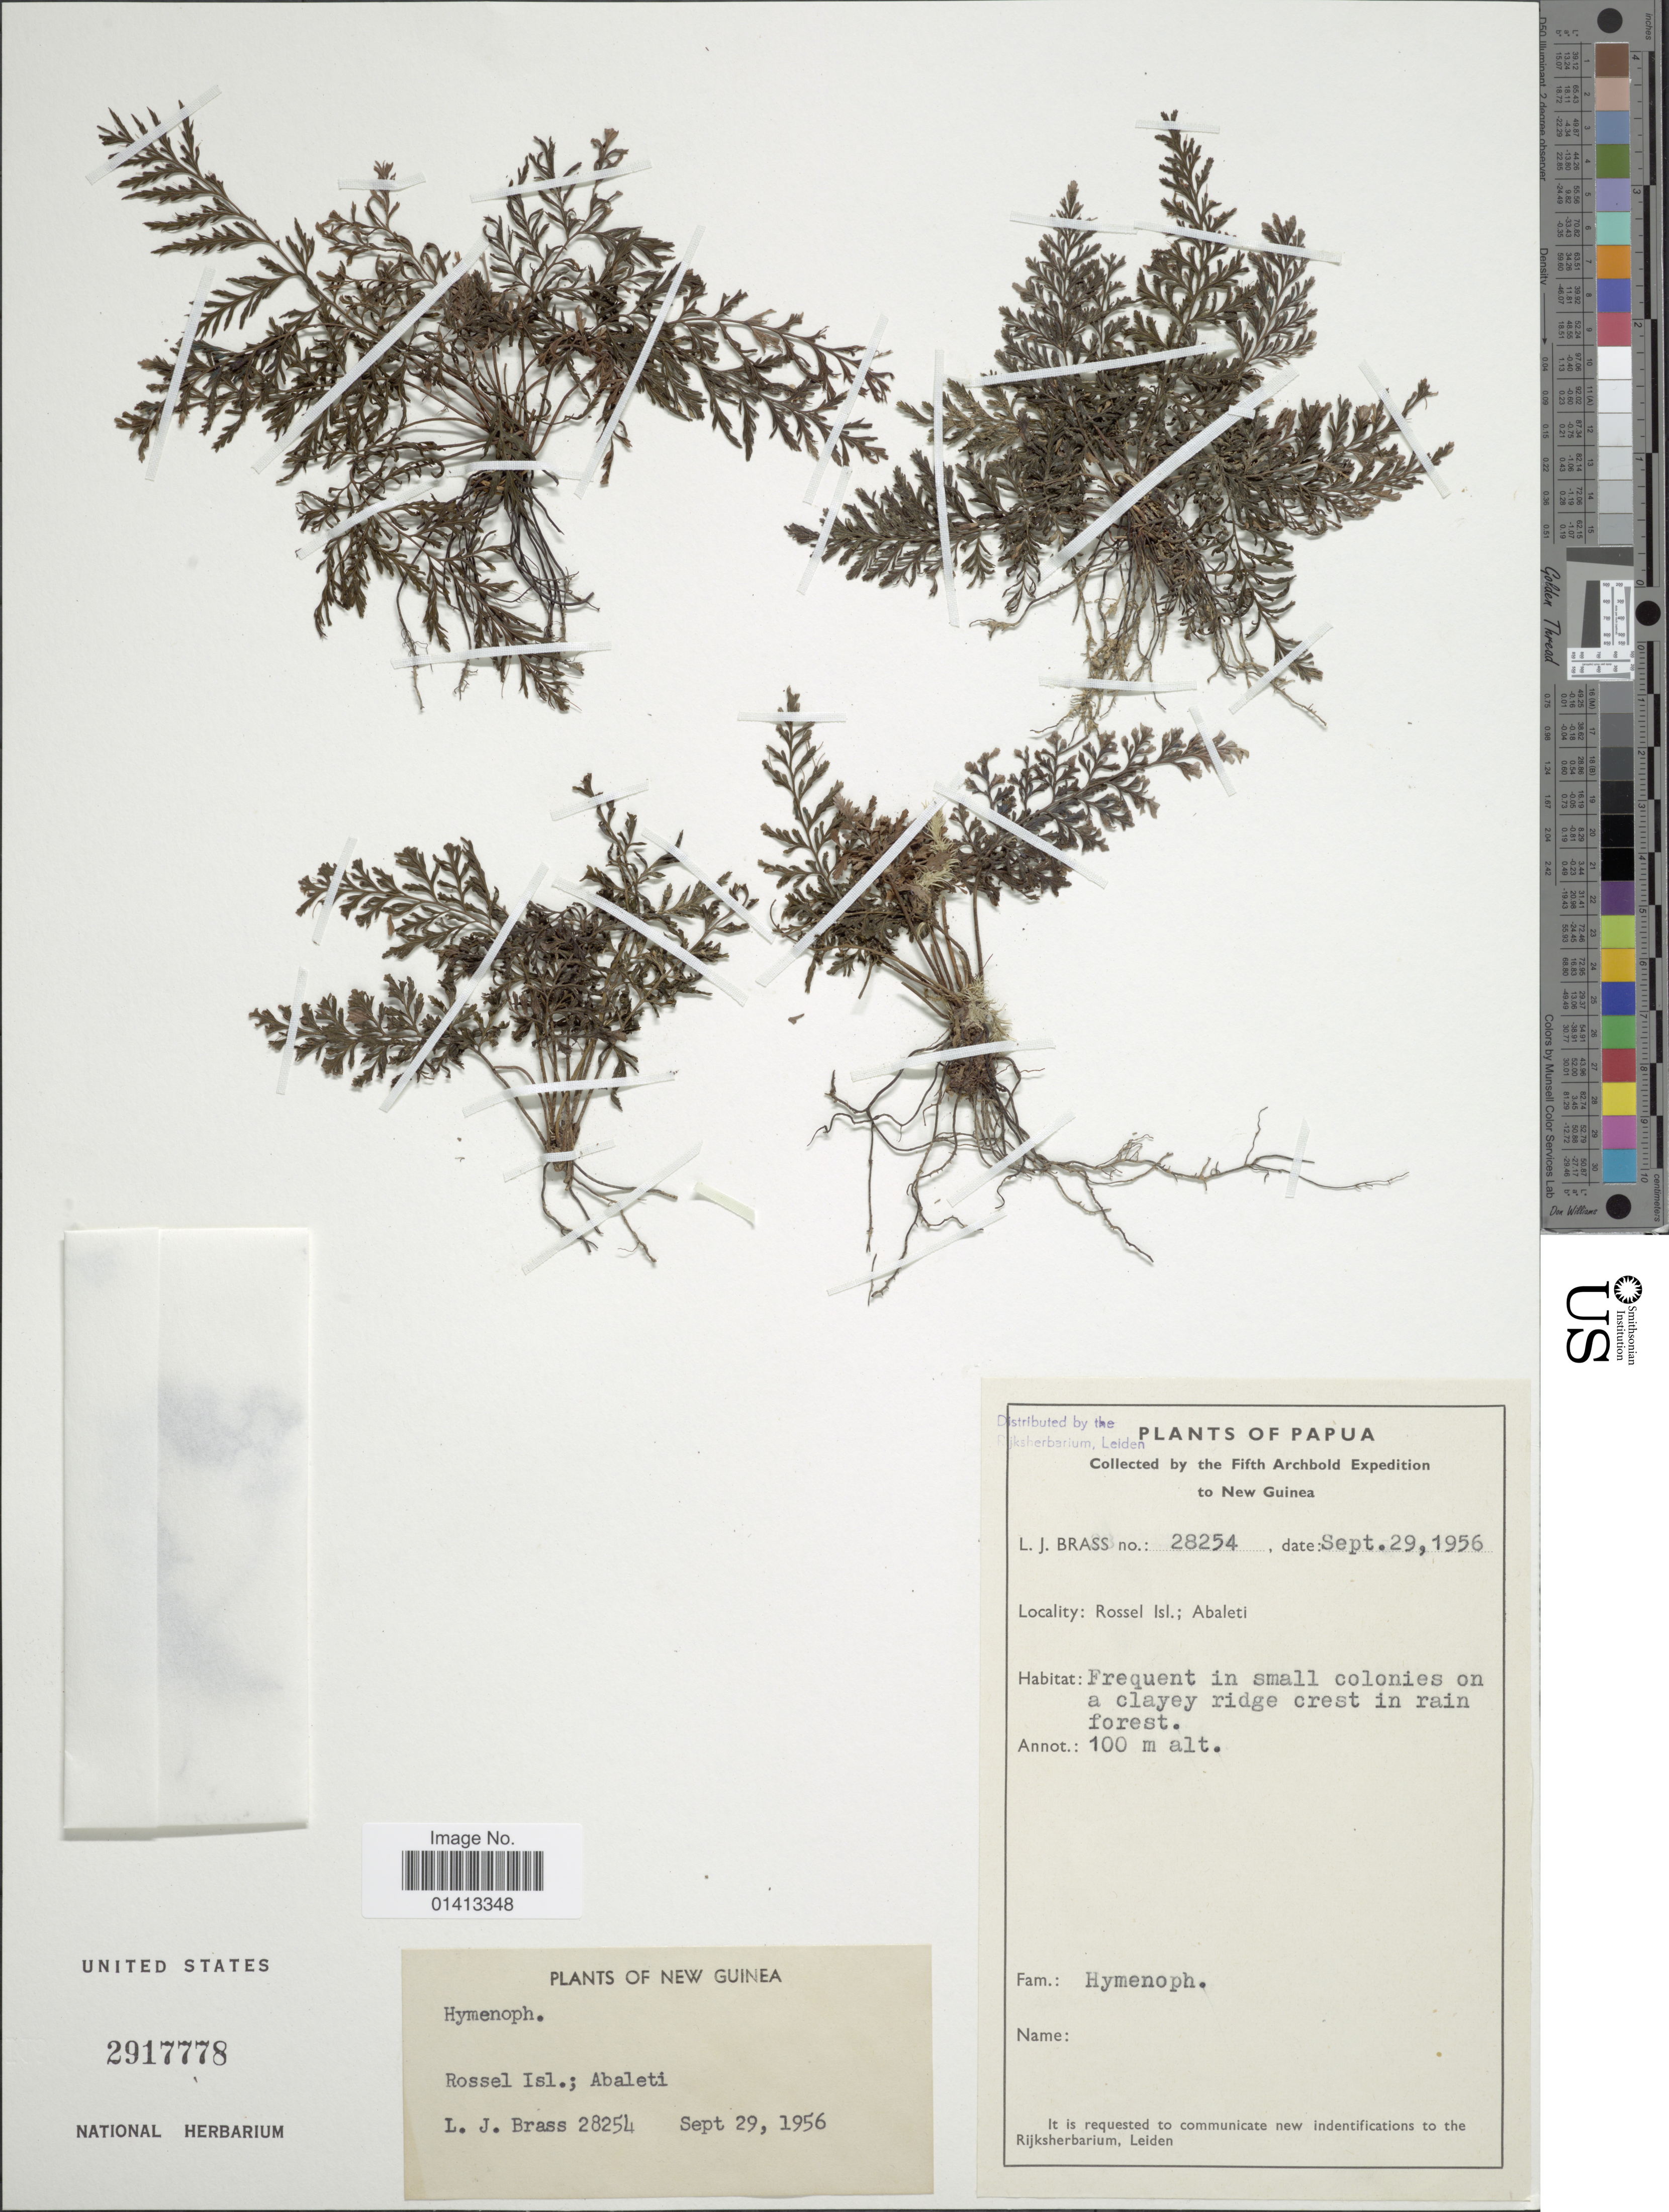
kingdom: Plantae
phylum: Tracheophyta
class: Polypodiopsida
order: Hymenophyllales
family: Hymenophyllaceae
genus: Crepidomanes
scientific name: Crepidomanes sp.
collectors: L. J. Brass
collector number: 28254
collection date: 1956-09-29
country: Papua New Guinea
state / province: Milne Bay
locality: Rossel Isl; Abaleti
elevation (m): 100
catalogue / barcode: US 2917778